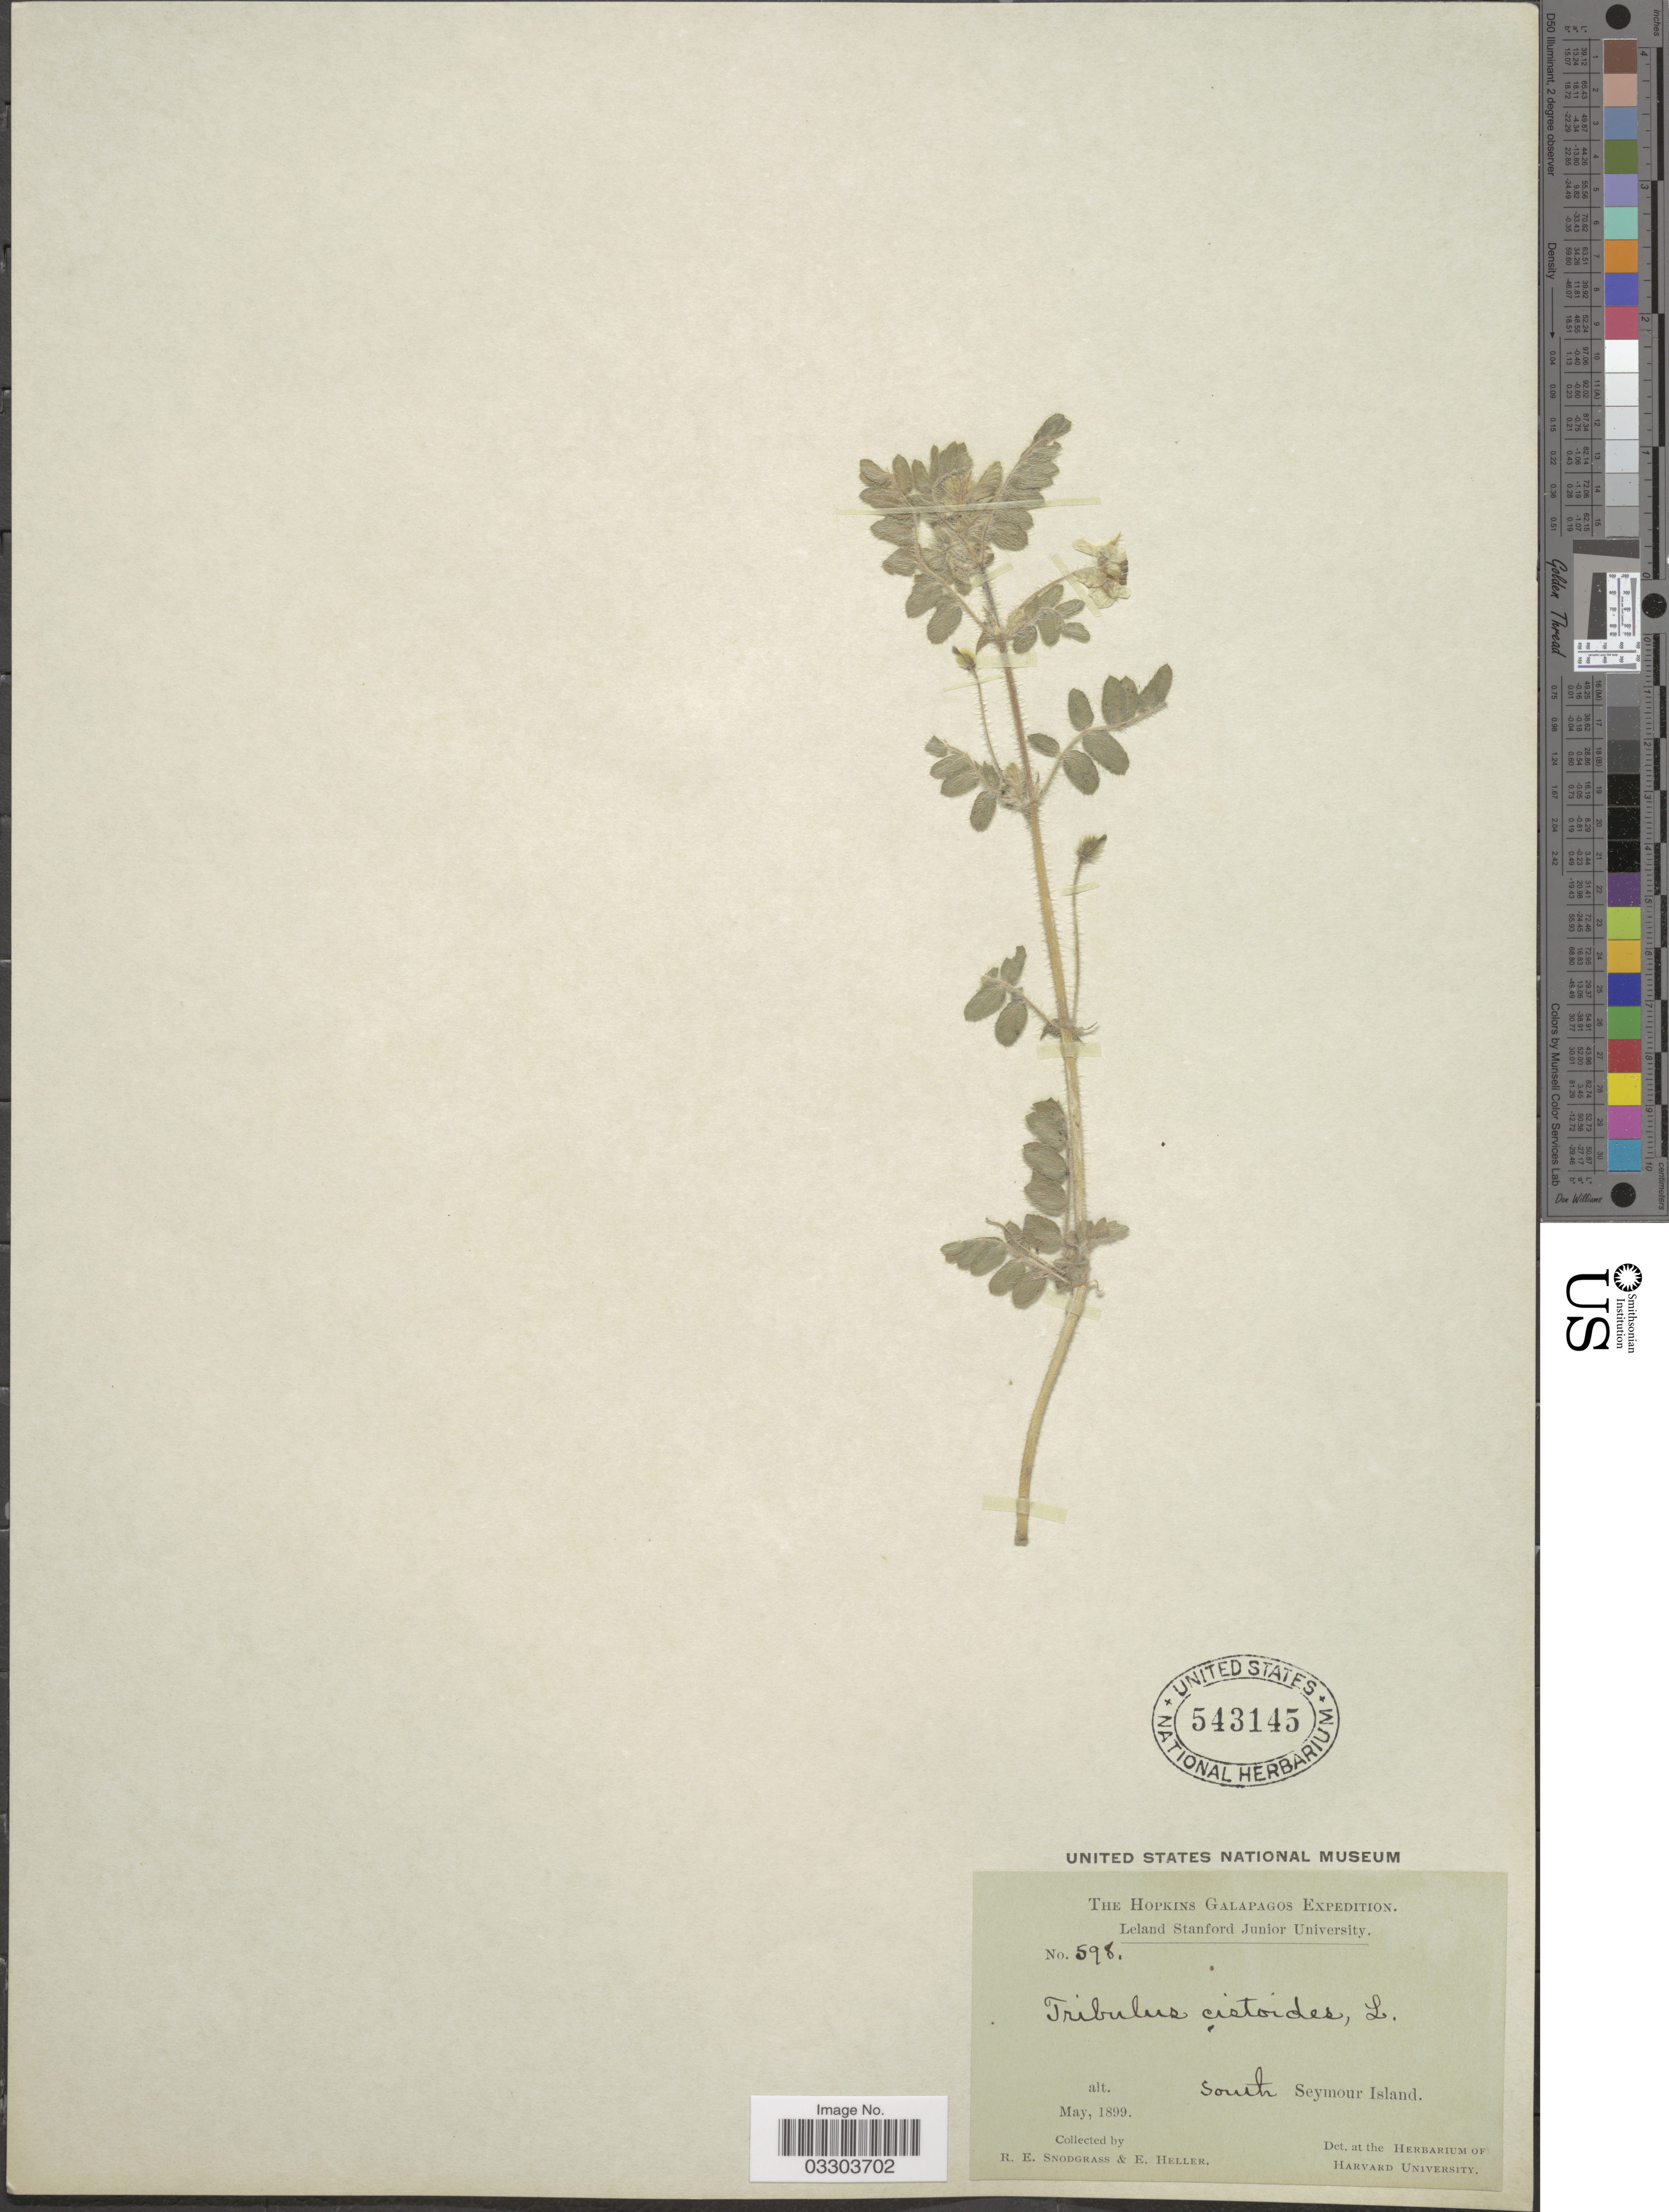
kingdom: Plantae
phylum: Tracheophyta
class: Magnoliopsida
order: Zygophyllales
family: Zygophyllaceae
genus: Tribulus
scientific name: Tribulus cistoides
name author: L.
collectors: R. E. Snodgrass & E. Heller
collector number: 598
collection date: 1899-05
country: Ecuador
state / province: Colón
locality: Galapagos. South Seymour Island.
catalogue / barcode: US 543145